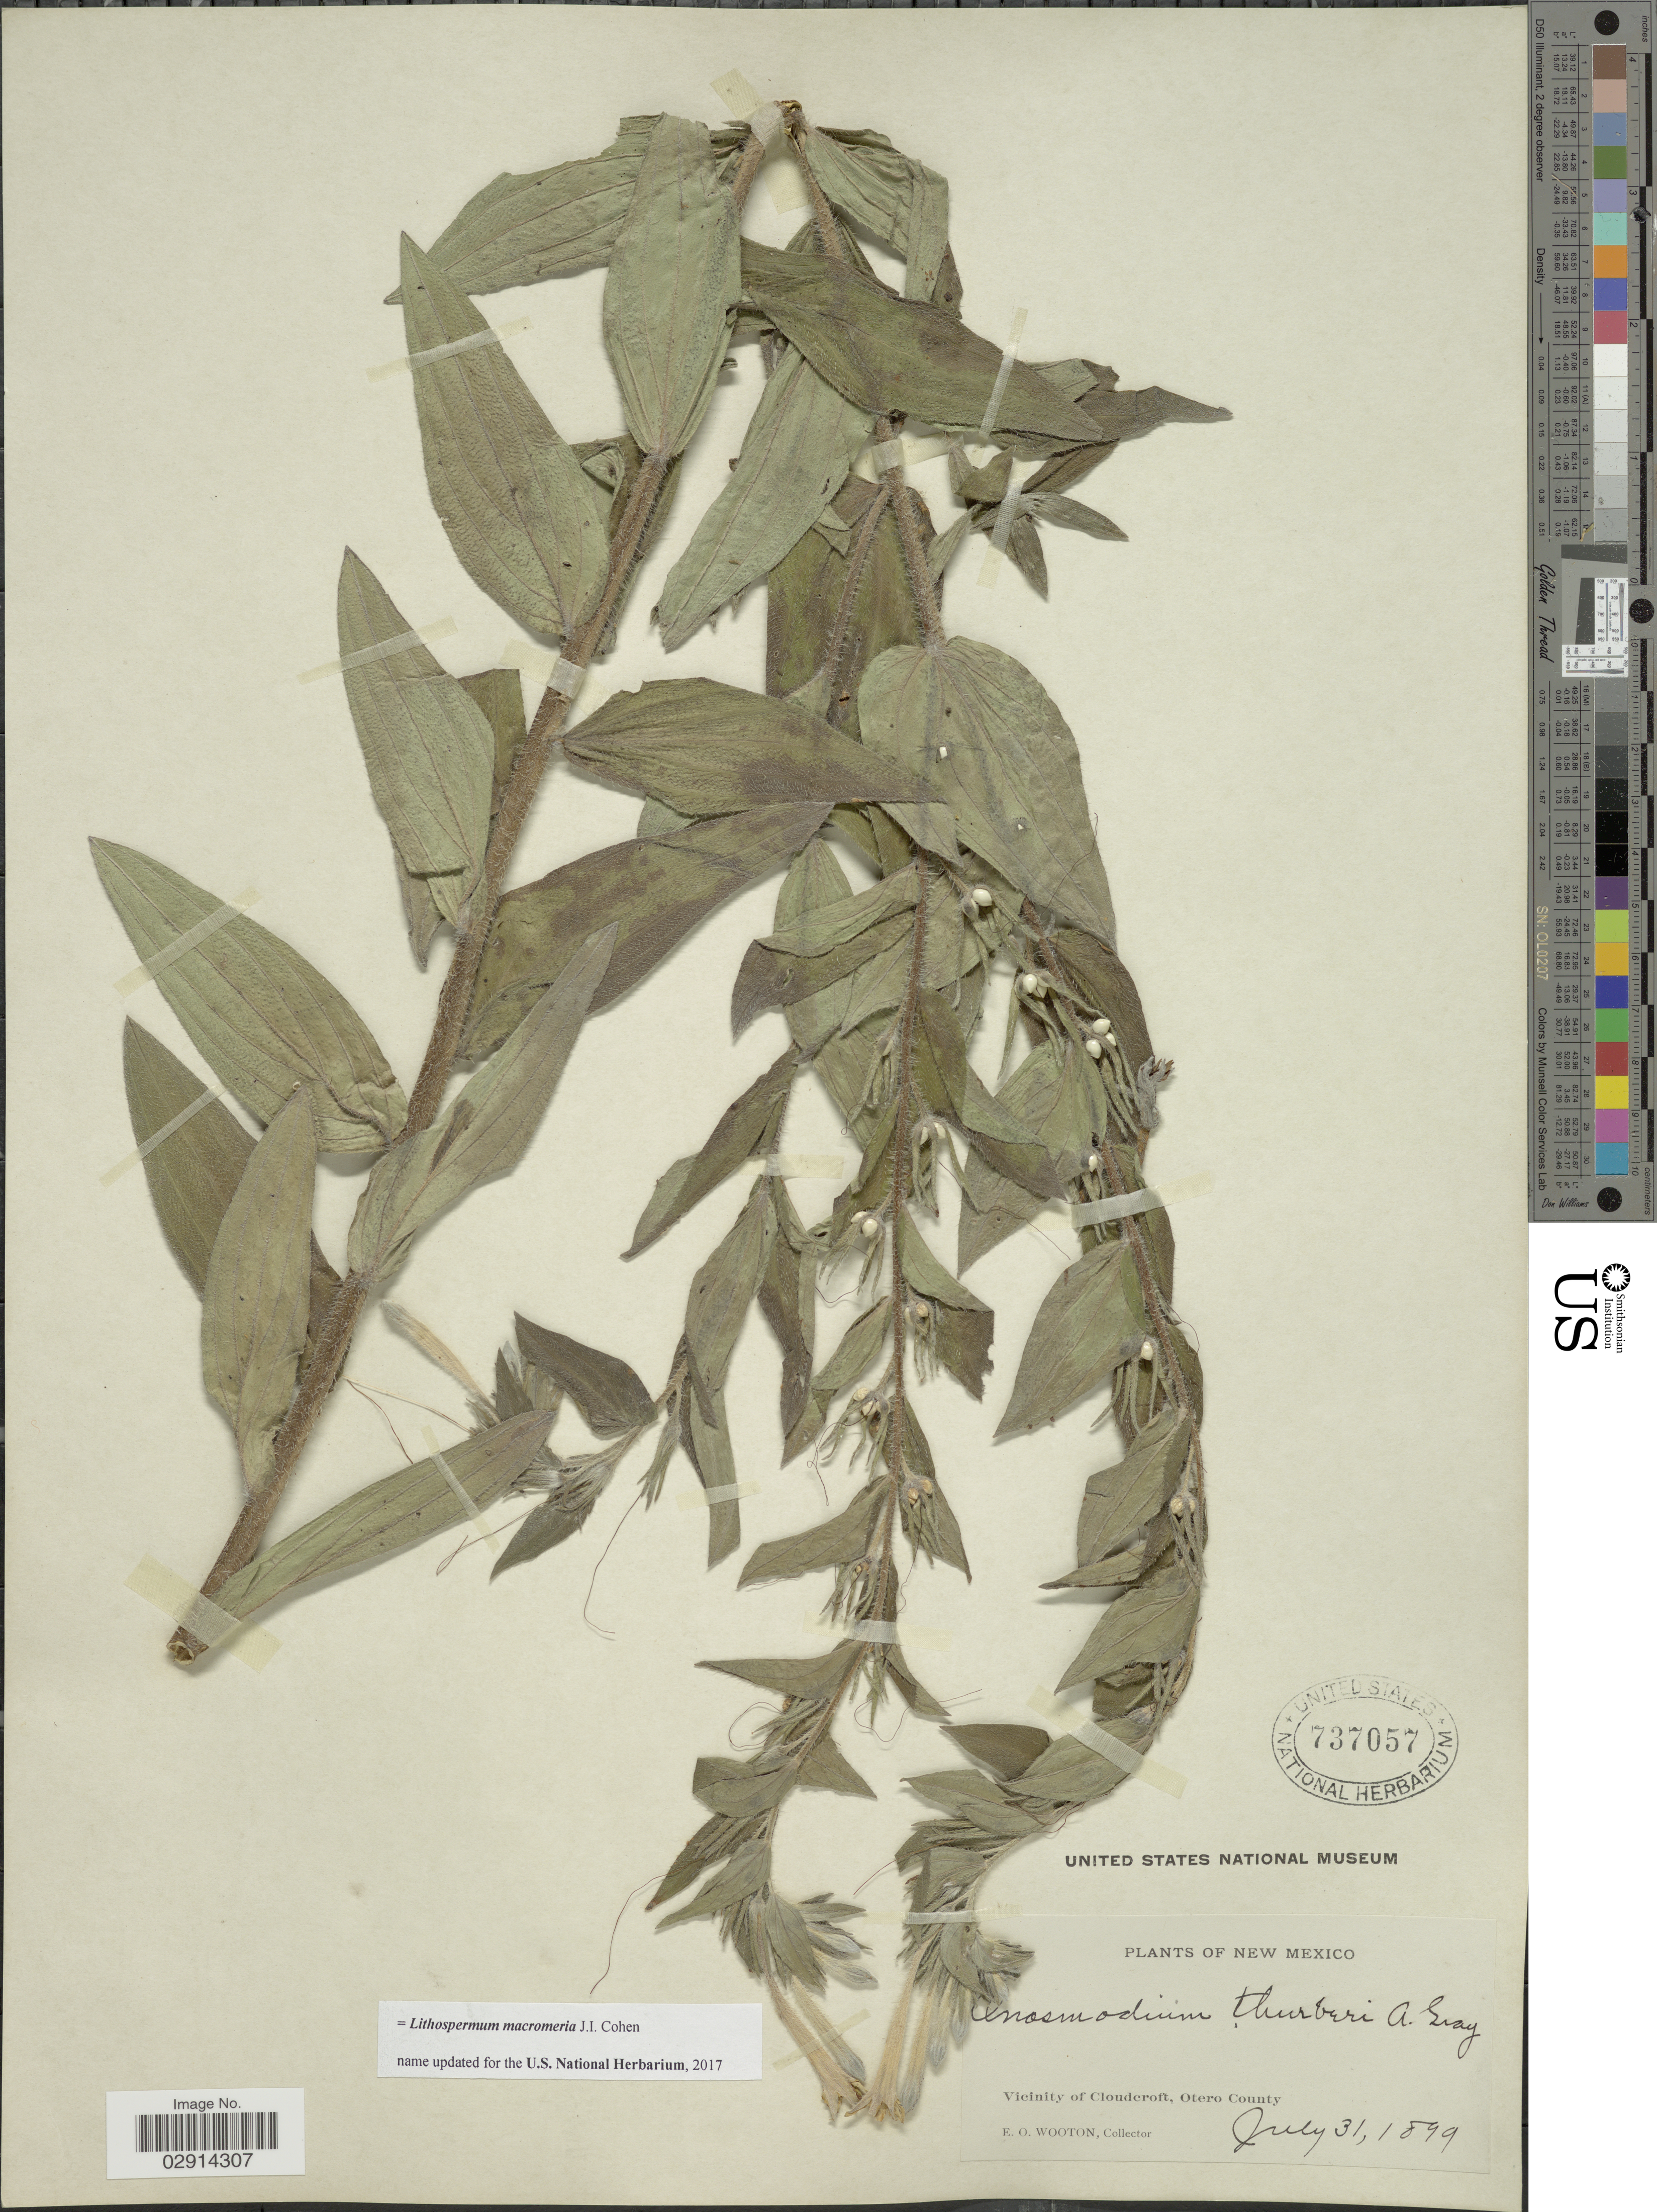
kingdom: Plantae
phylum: Tracheophyta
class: Magnoliopsida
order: Boraginales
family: Boraginaceae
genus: Lithospermum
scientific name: Lithospermum macromeria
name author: Cohen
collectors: E. O. Wooton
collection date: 1899-07-31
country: United States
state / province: New Mexico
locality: Vicinity of Cloudcroft, Otero County.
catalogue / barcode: US 737057